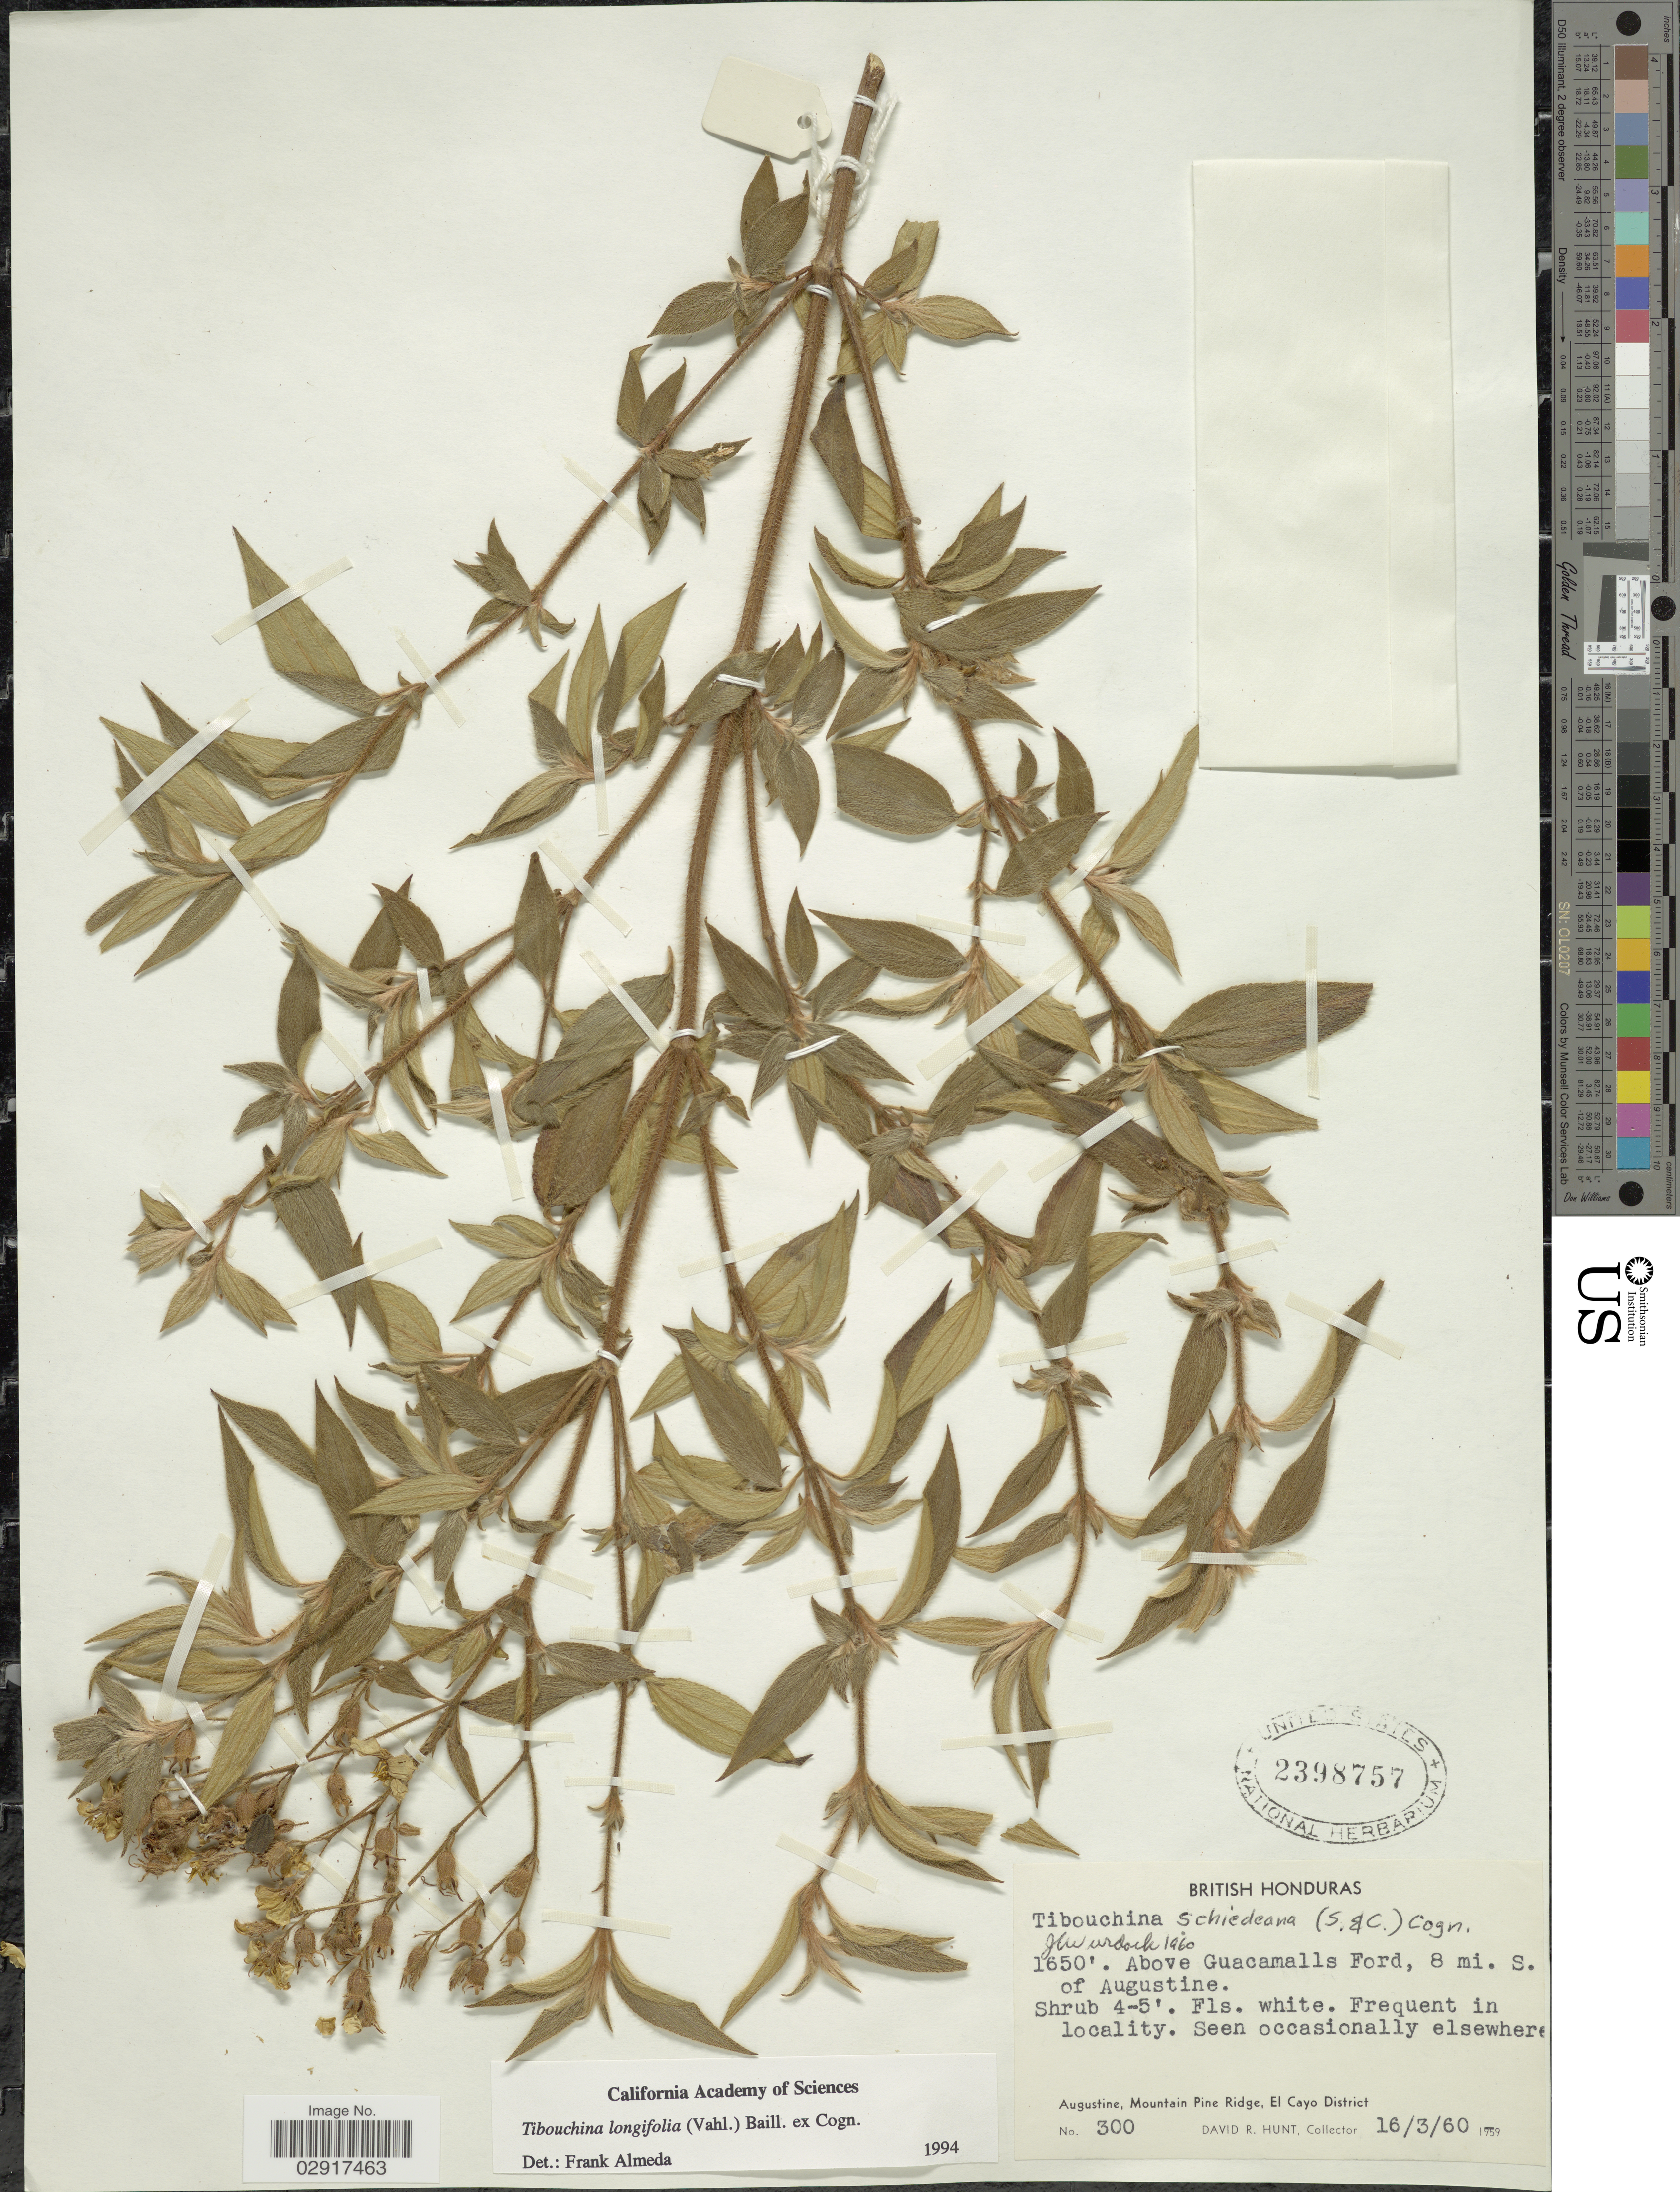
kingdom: Plantae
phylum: Tracheophyta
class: Magnoliopsida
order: Myrtales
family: Melastomataceae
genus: Chaetogastra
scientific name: Chaetogastra longifolia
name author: (Vahl) DC.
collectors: D. R. Hunt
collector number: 300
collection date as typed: Transcribed d/m/y: 16/3/60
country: Belize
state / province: Cayo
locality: Above Guacamalls Ford, 8 mi. S. of Augustine. Augustine, Mountain Pine Ridge, El Cayo District.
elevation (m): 503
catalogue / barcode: US 2398757